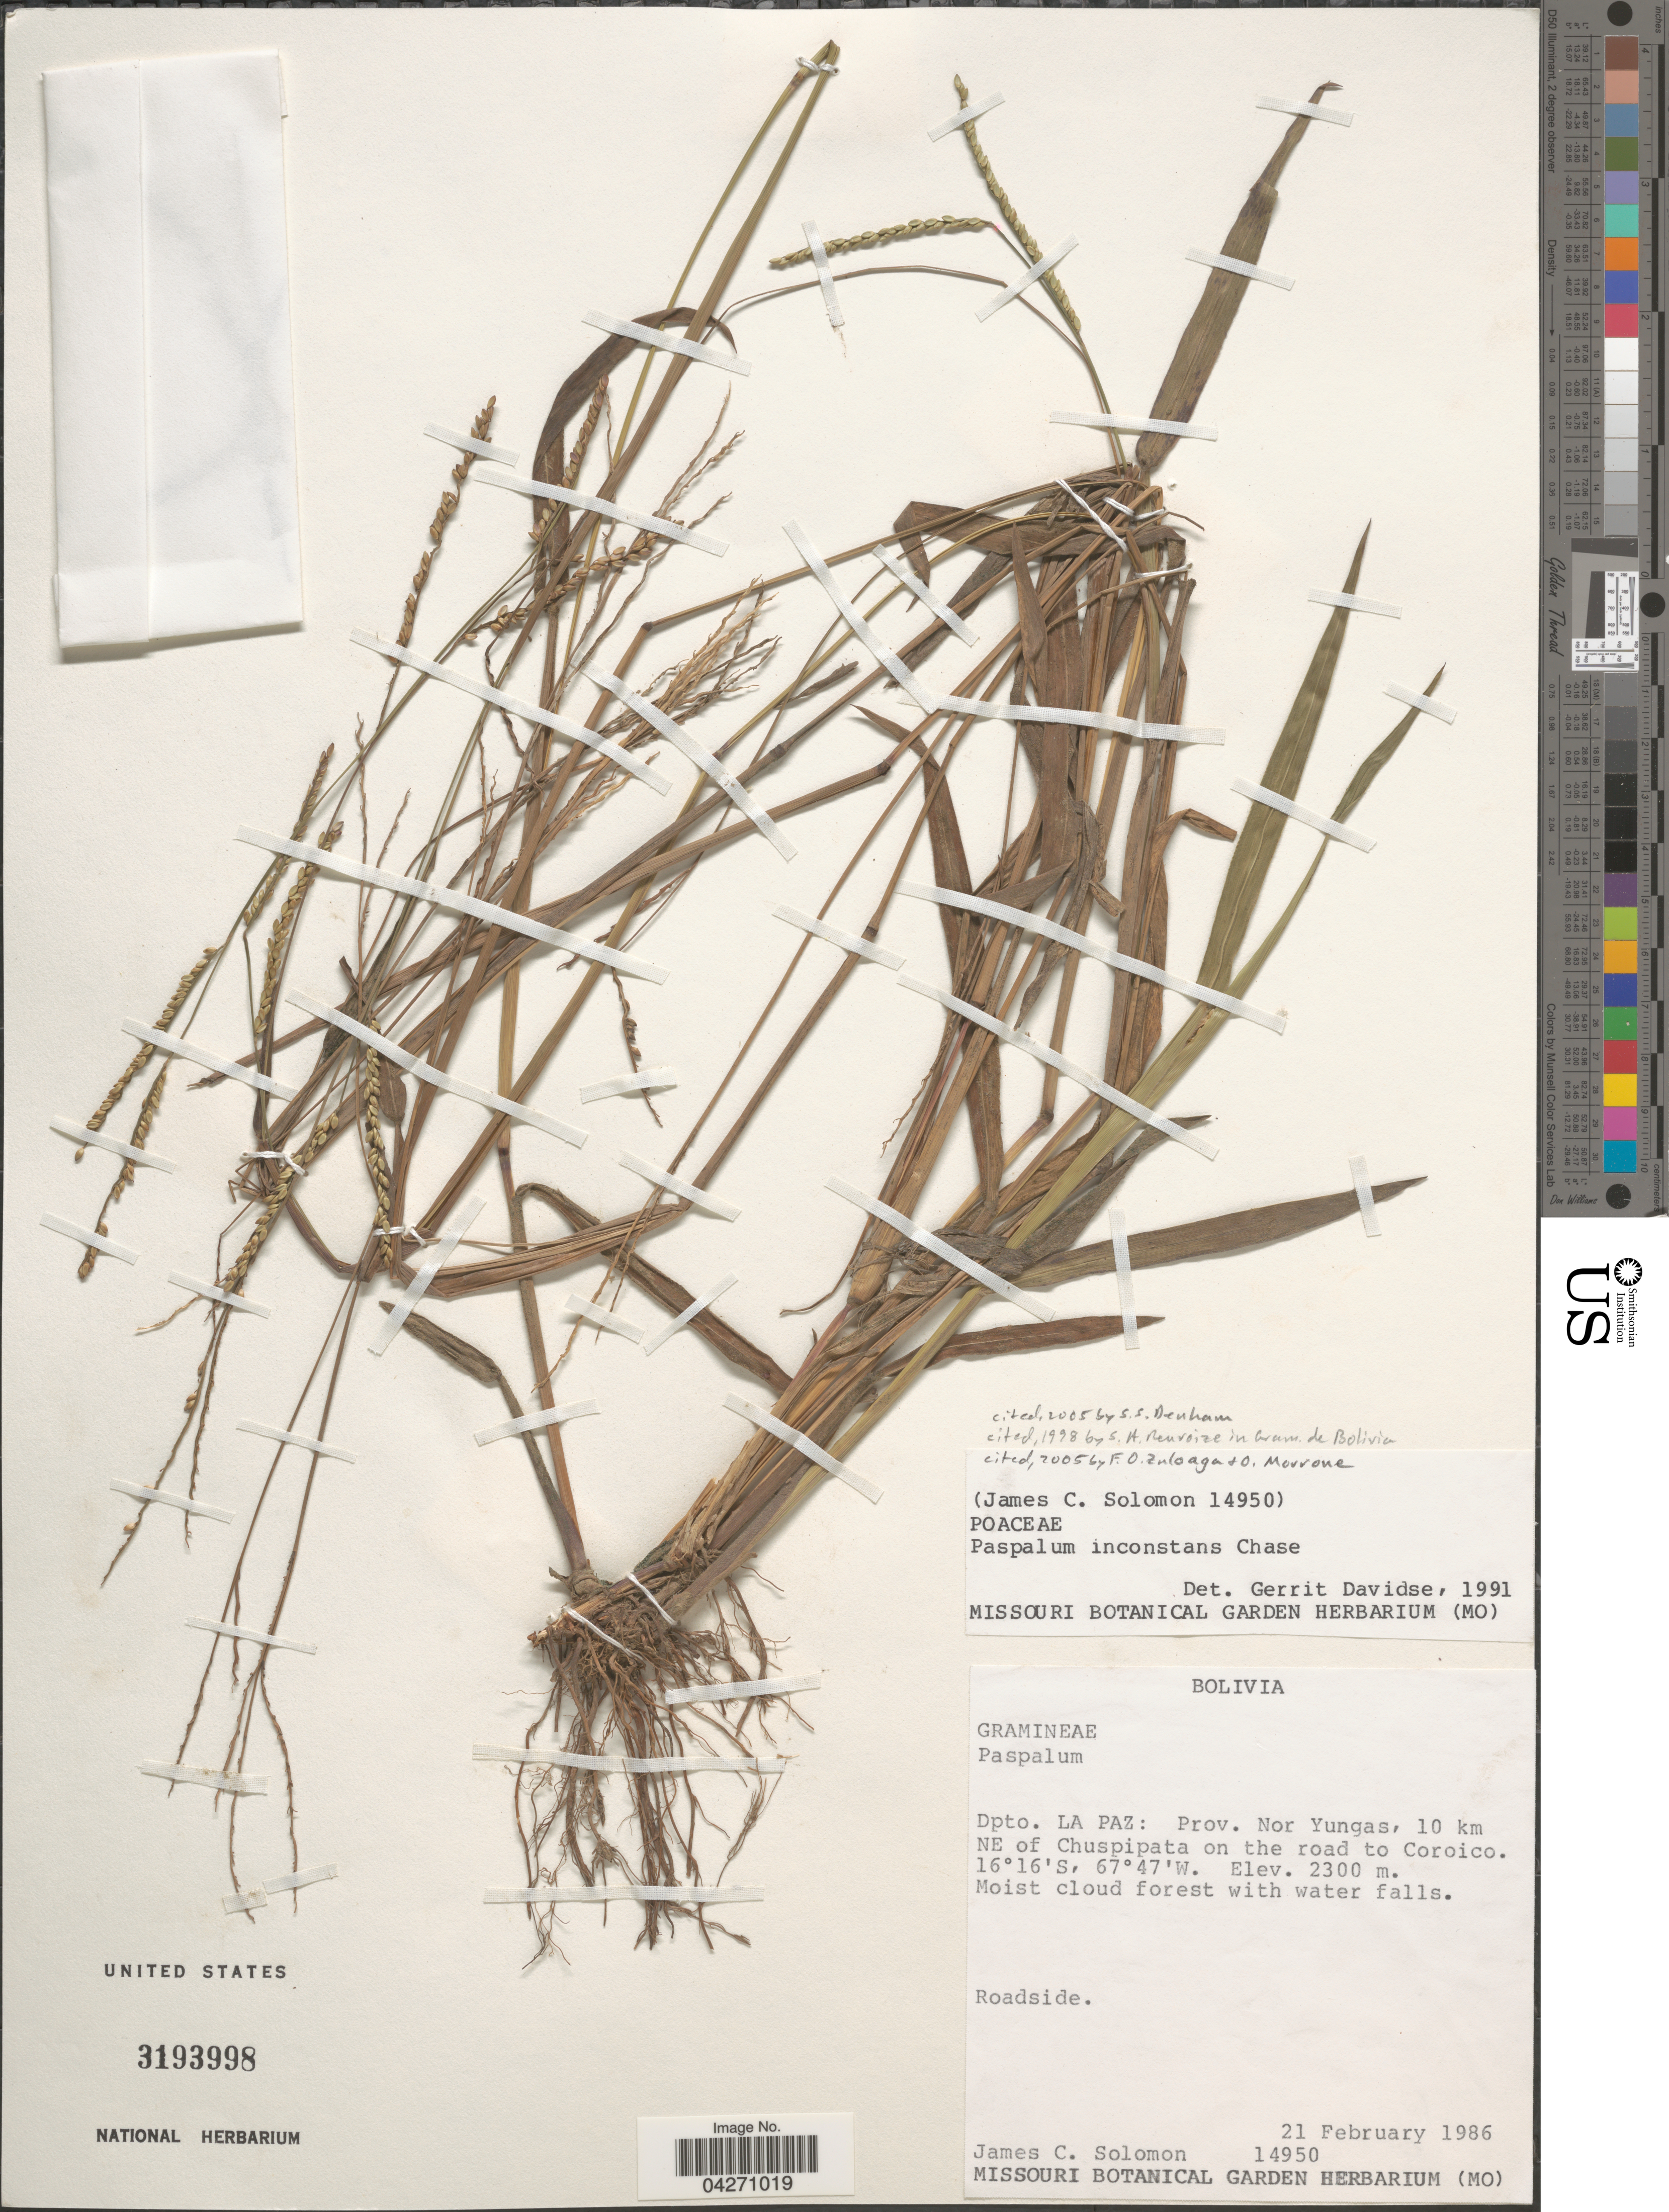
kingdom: Plantae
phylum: Tracheophyta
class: Liliopsida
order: Poales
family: Poaceae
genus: Paspalum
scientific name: Paspalum inconstans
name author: Chase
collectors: J. C. Solomon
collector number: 14950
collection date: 1986-02-21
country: Bolivia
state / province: La Paz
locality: Dpto. La Paz: Prov. Nor Yungas, 10 km NE of Chuspipata on the road to Coroico. Moist cloud forest with water falls. Roadside.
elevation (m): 2300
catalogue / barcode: US 3193998